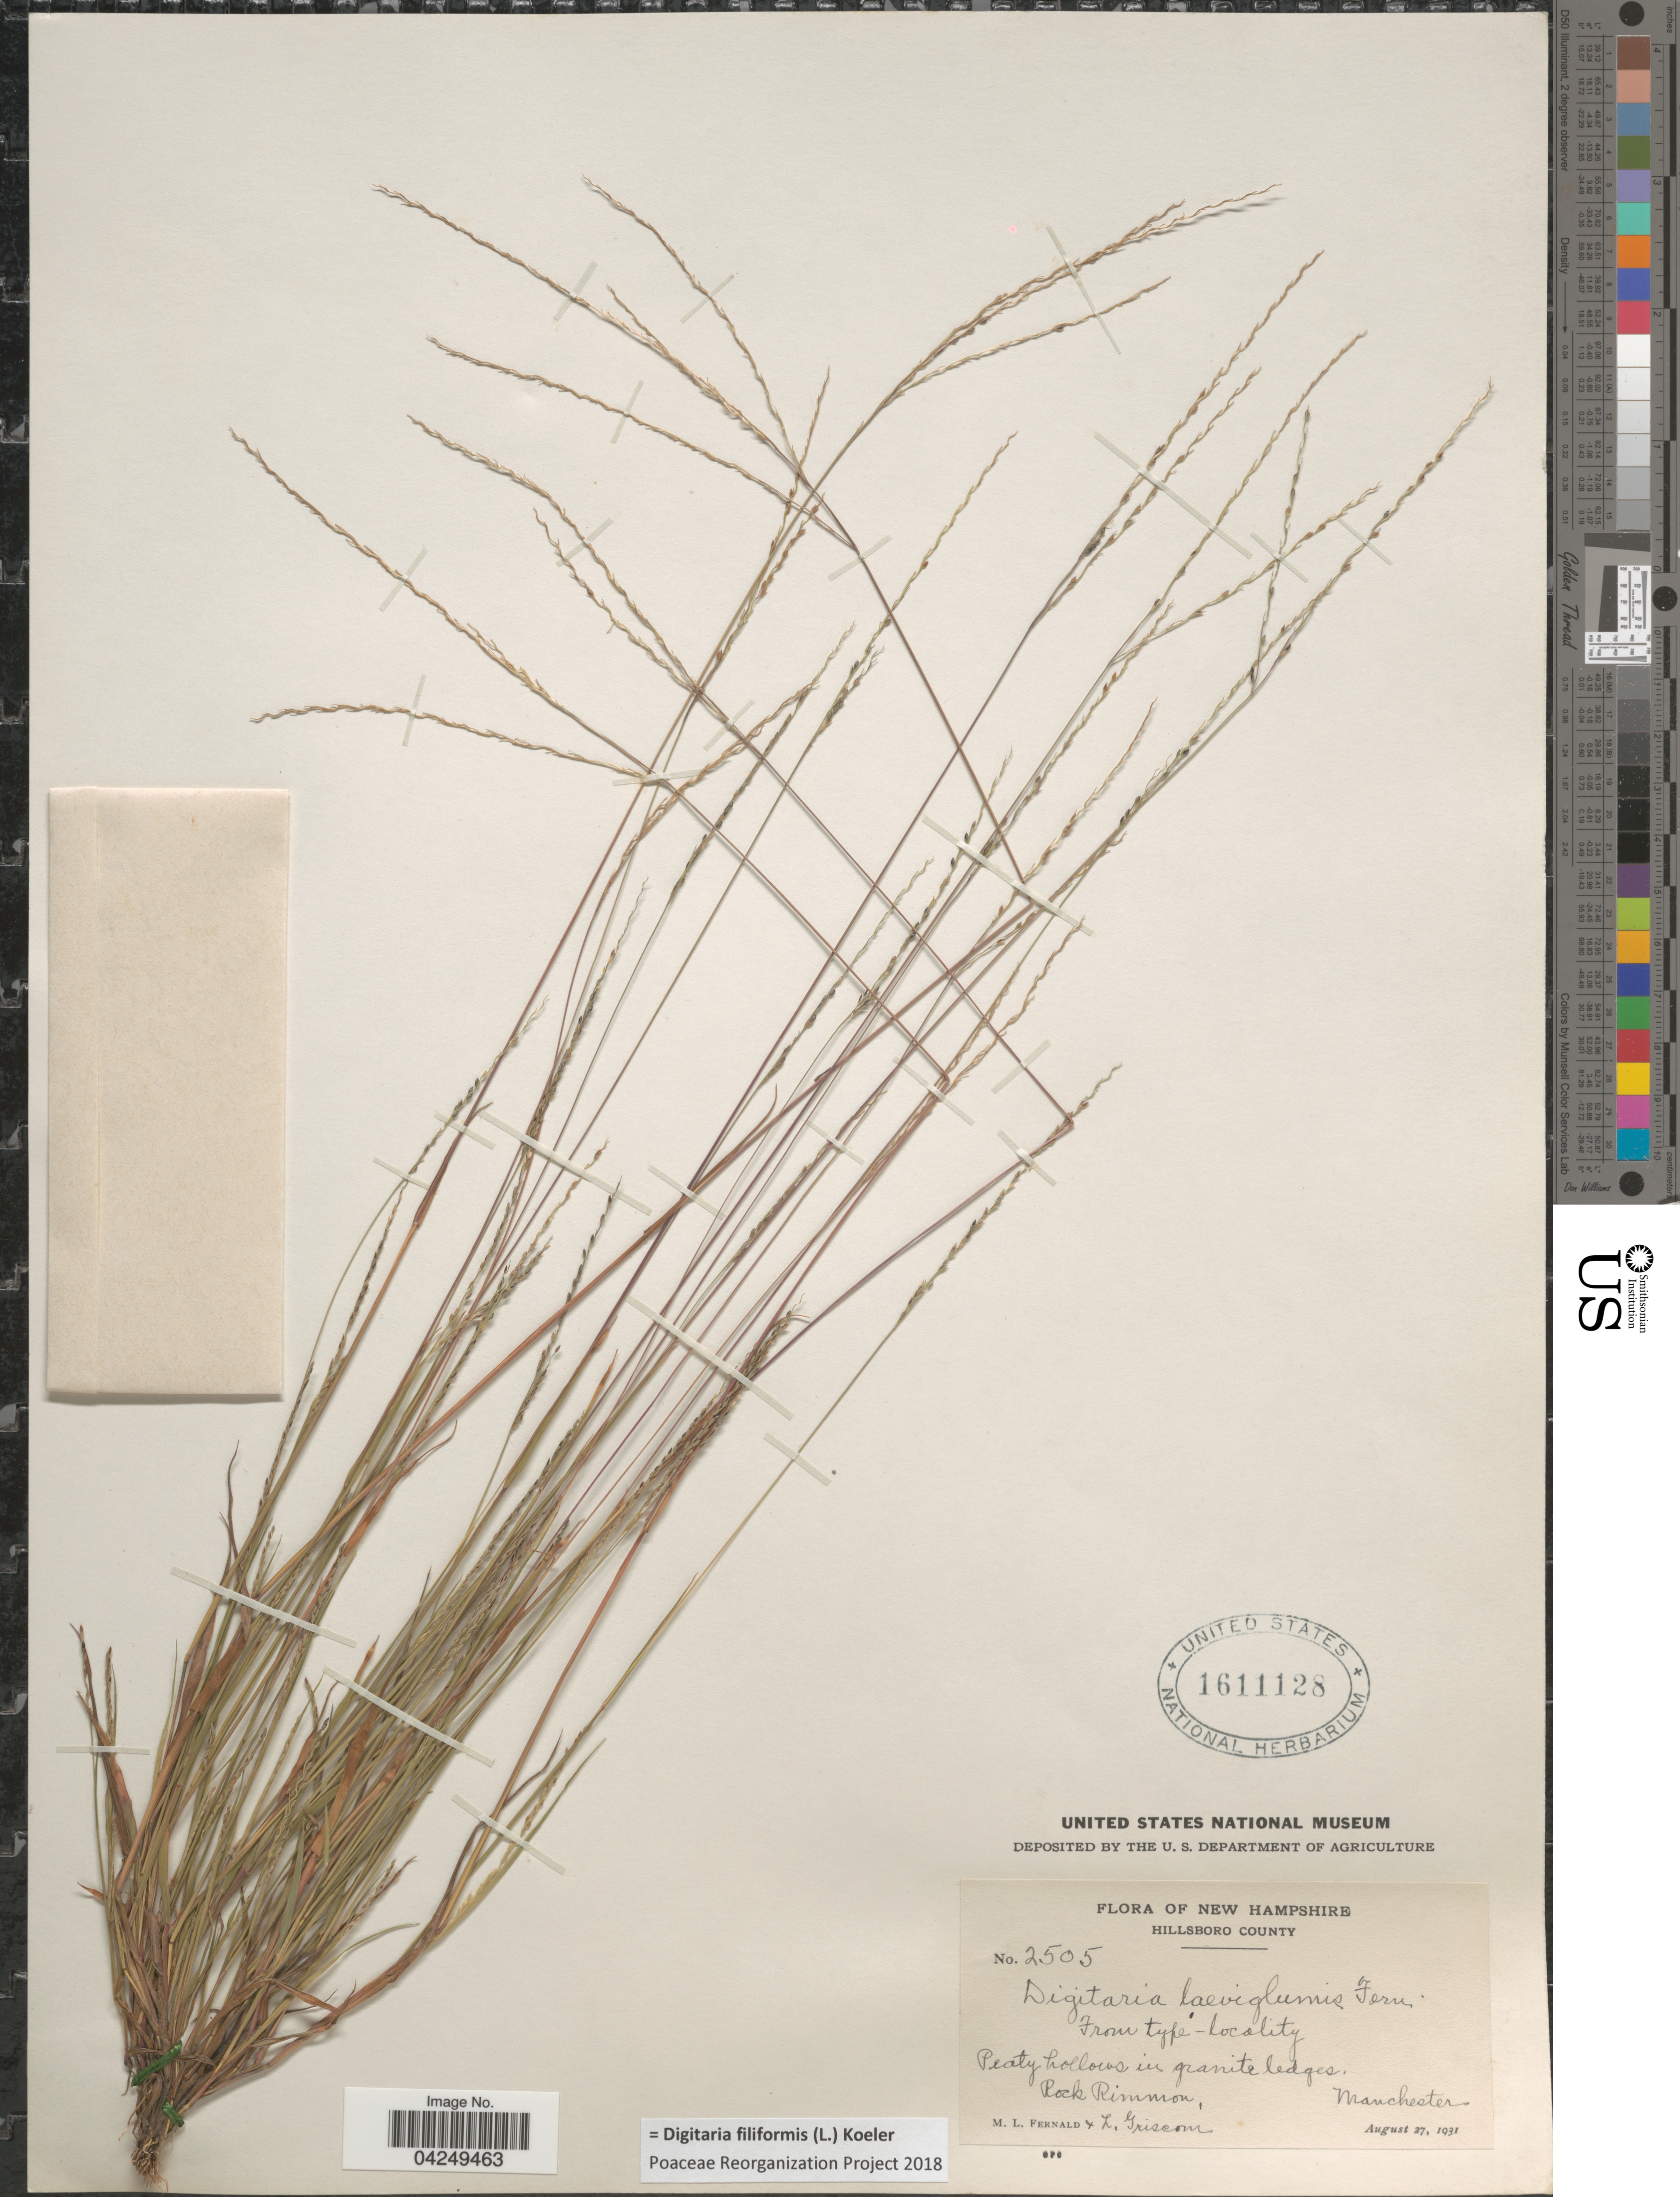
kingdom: Plantae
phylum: Tracheophyta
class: Liliopsida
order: Poales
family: Poaceae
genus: Digitaria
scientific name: Digitaria filiformis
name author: (L.) Koeler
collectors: M. L. Fernald & L. Griscom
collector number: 2505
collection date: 1931-08-27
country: United States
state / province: New Hampshire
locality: Hillsboro County. Peaty hollows in granite ledges, Rock Rimmon, Manchester.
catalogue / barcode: US 1611128